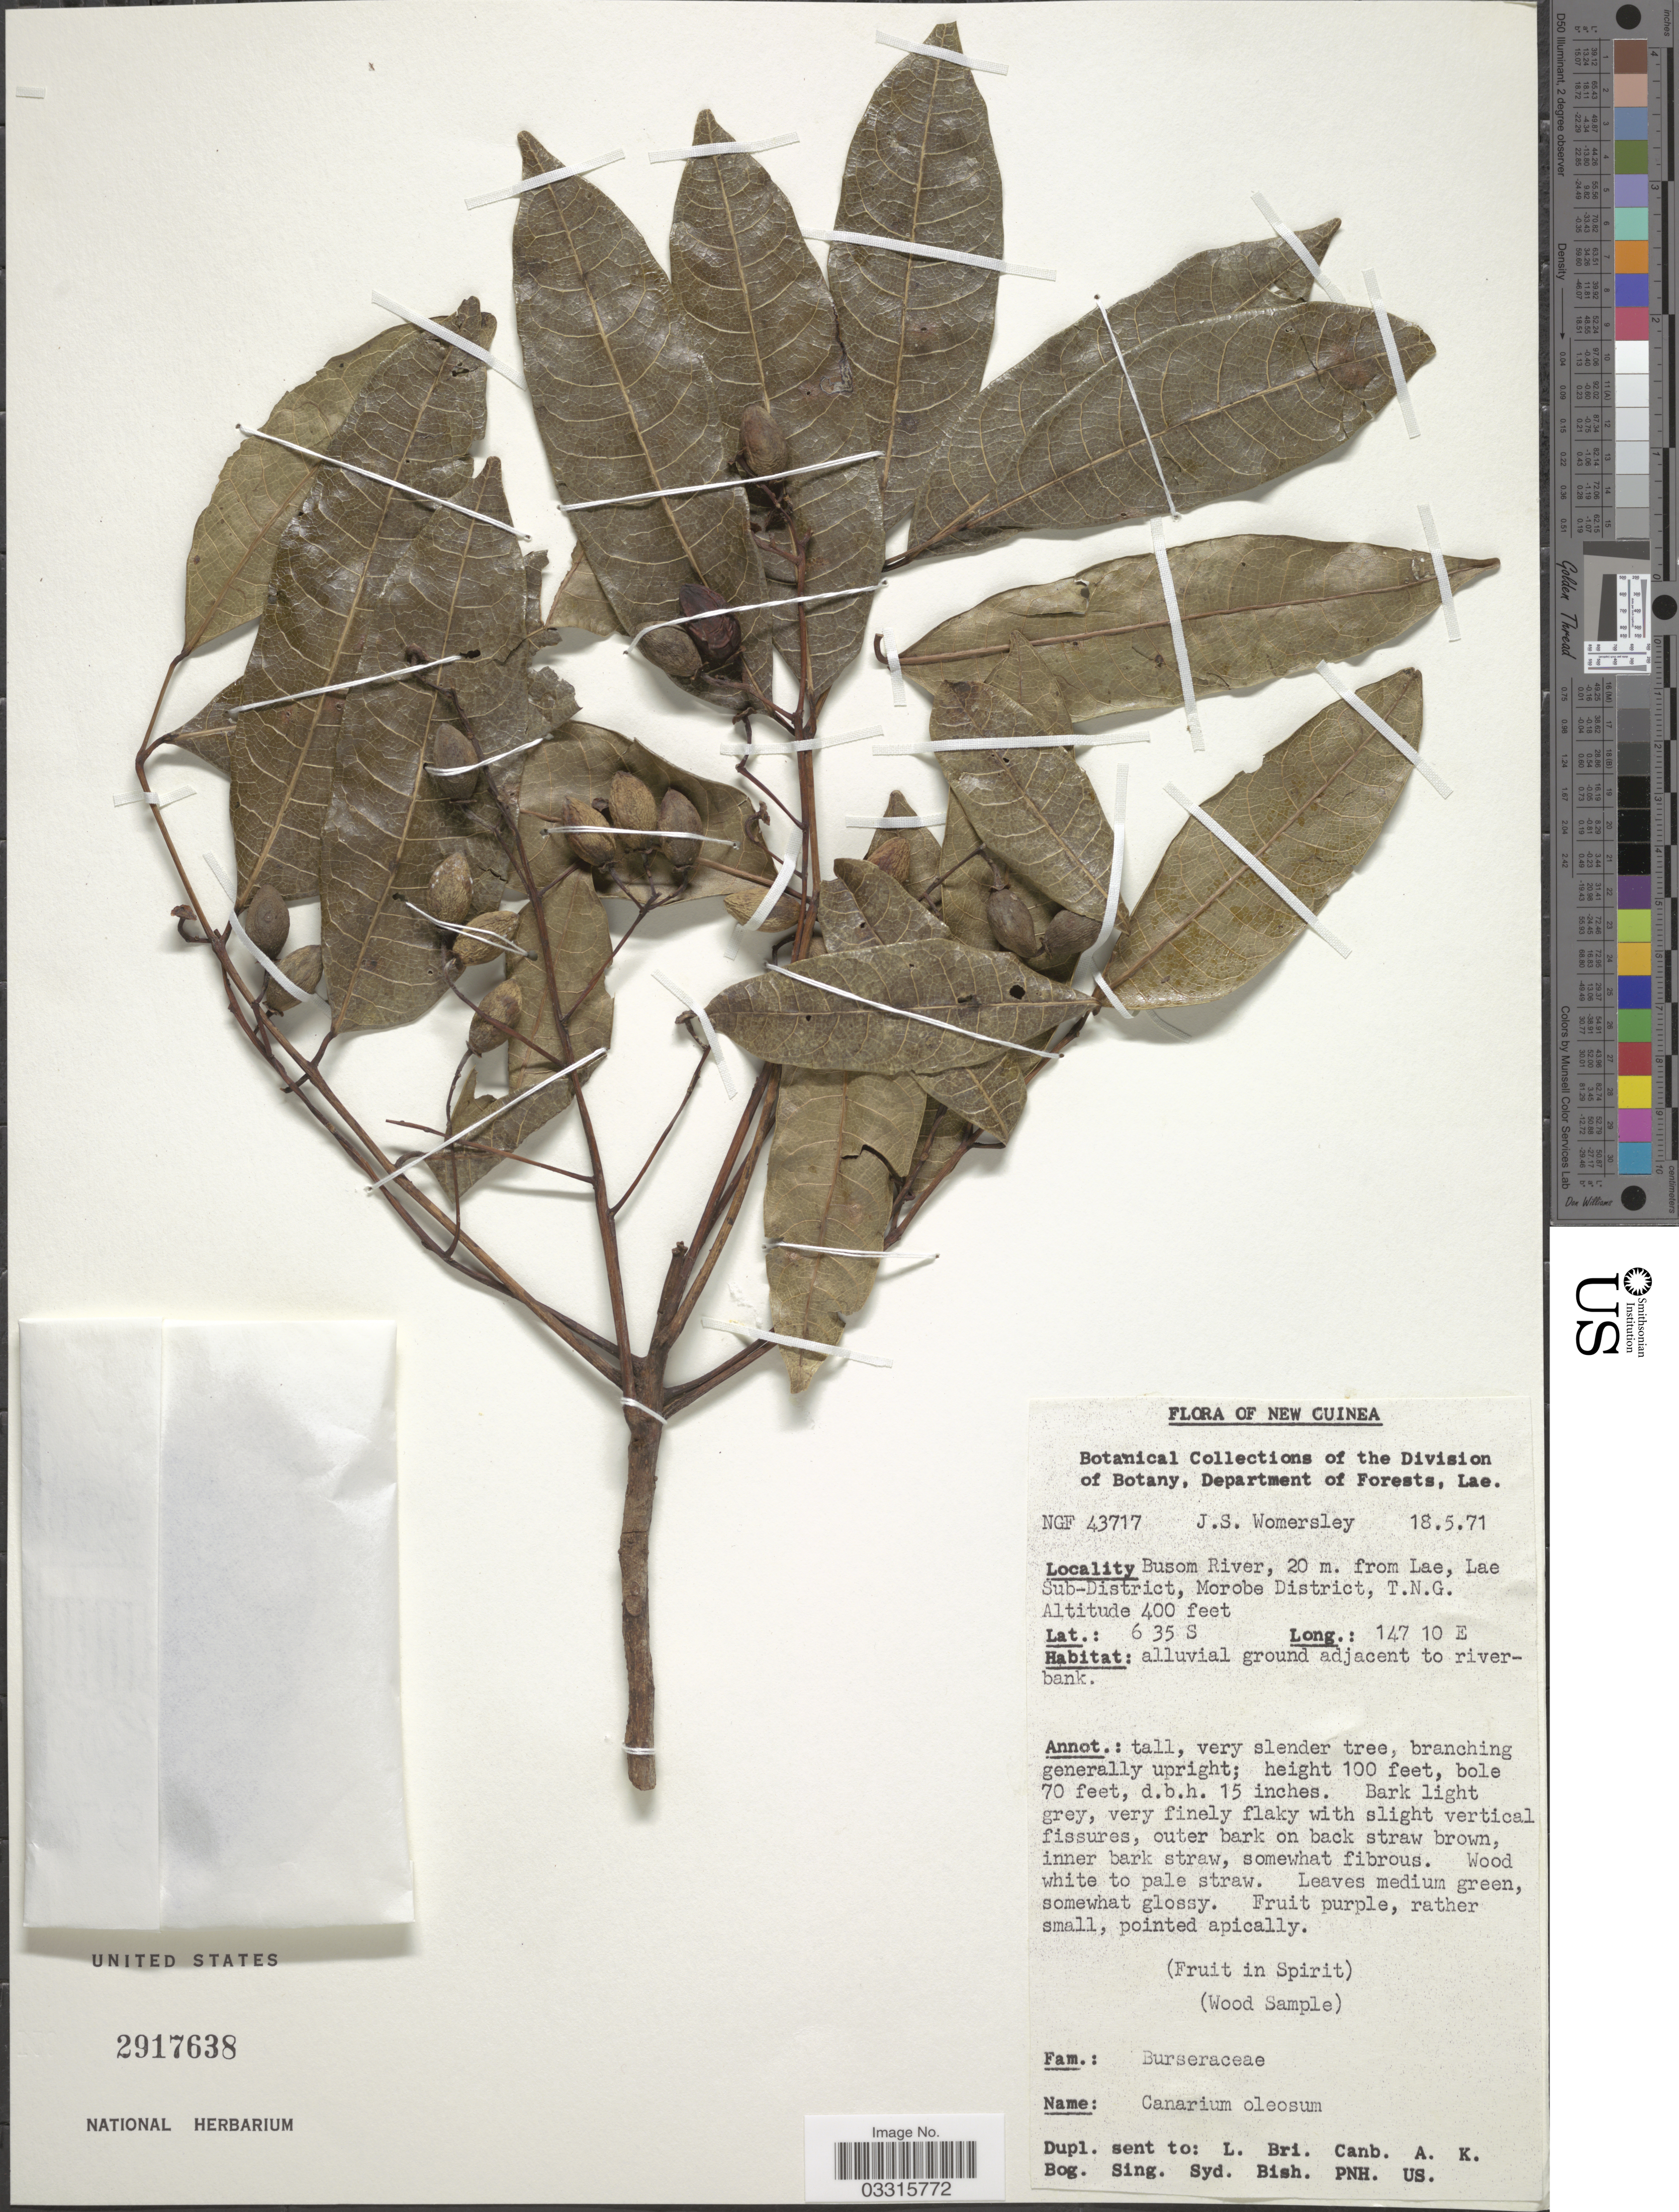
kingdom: Plantae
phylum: Tracheophyta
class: Magnoliopsida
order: Sapindales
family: Burseraceae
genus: Canarium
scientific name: Canarium oleosum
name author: (Lam.) Engl.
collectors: J. S. Womersley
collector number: NGF 43717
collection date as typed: Transcribed d/m/y: 18/5/71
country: Papua New Guinea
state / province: Morobe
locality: New Guinea. Busom River, 20 m. from Lae, Lae Sub-District.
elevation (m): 122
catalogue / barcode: US 2917638